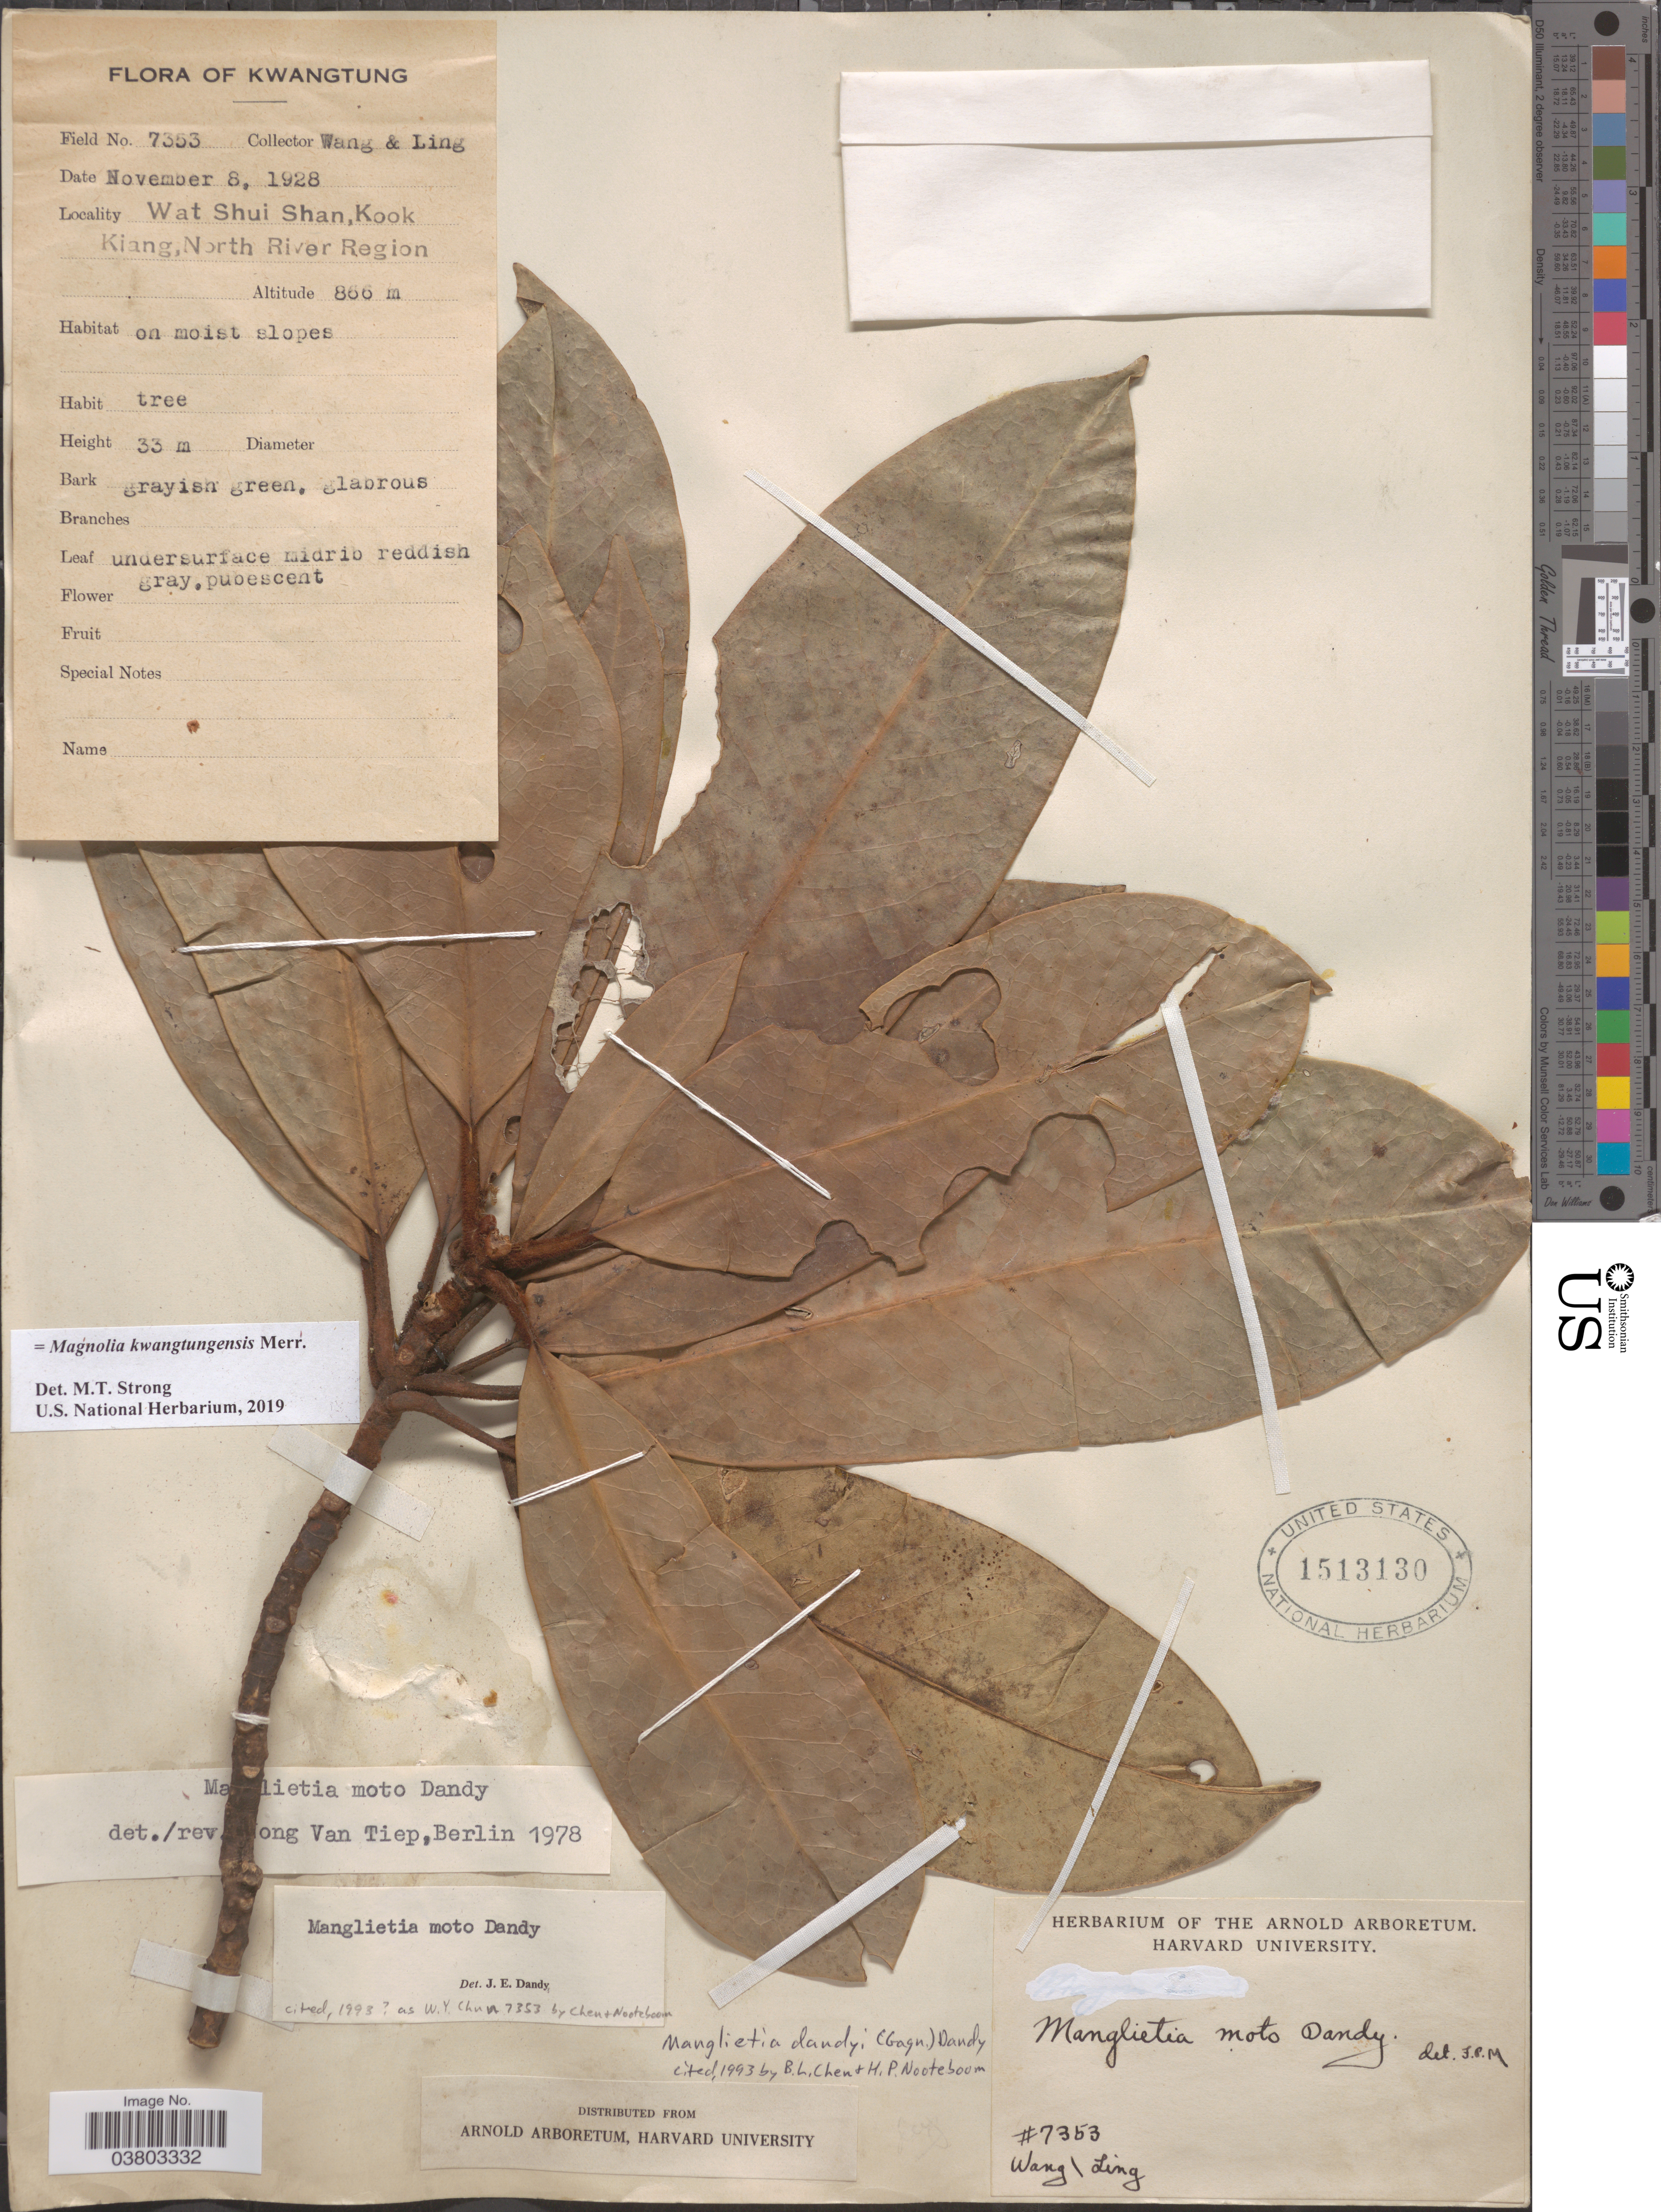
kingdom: Plantae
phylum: Tracheophyta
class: Magnoliopsida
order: Magnoliales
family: Magnoliaceae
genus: Magnolia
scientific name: Magnolia kwangtungensis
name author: Merr.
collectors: -- Wang & Ling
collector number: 7353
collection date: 1928-11-08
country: China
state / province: Guangdong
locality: Wat Shui Shan, Kook Kiang, North River Region.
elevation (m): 866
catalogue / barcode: US 1513130